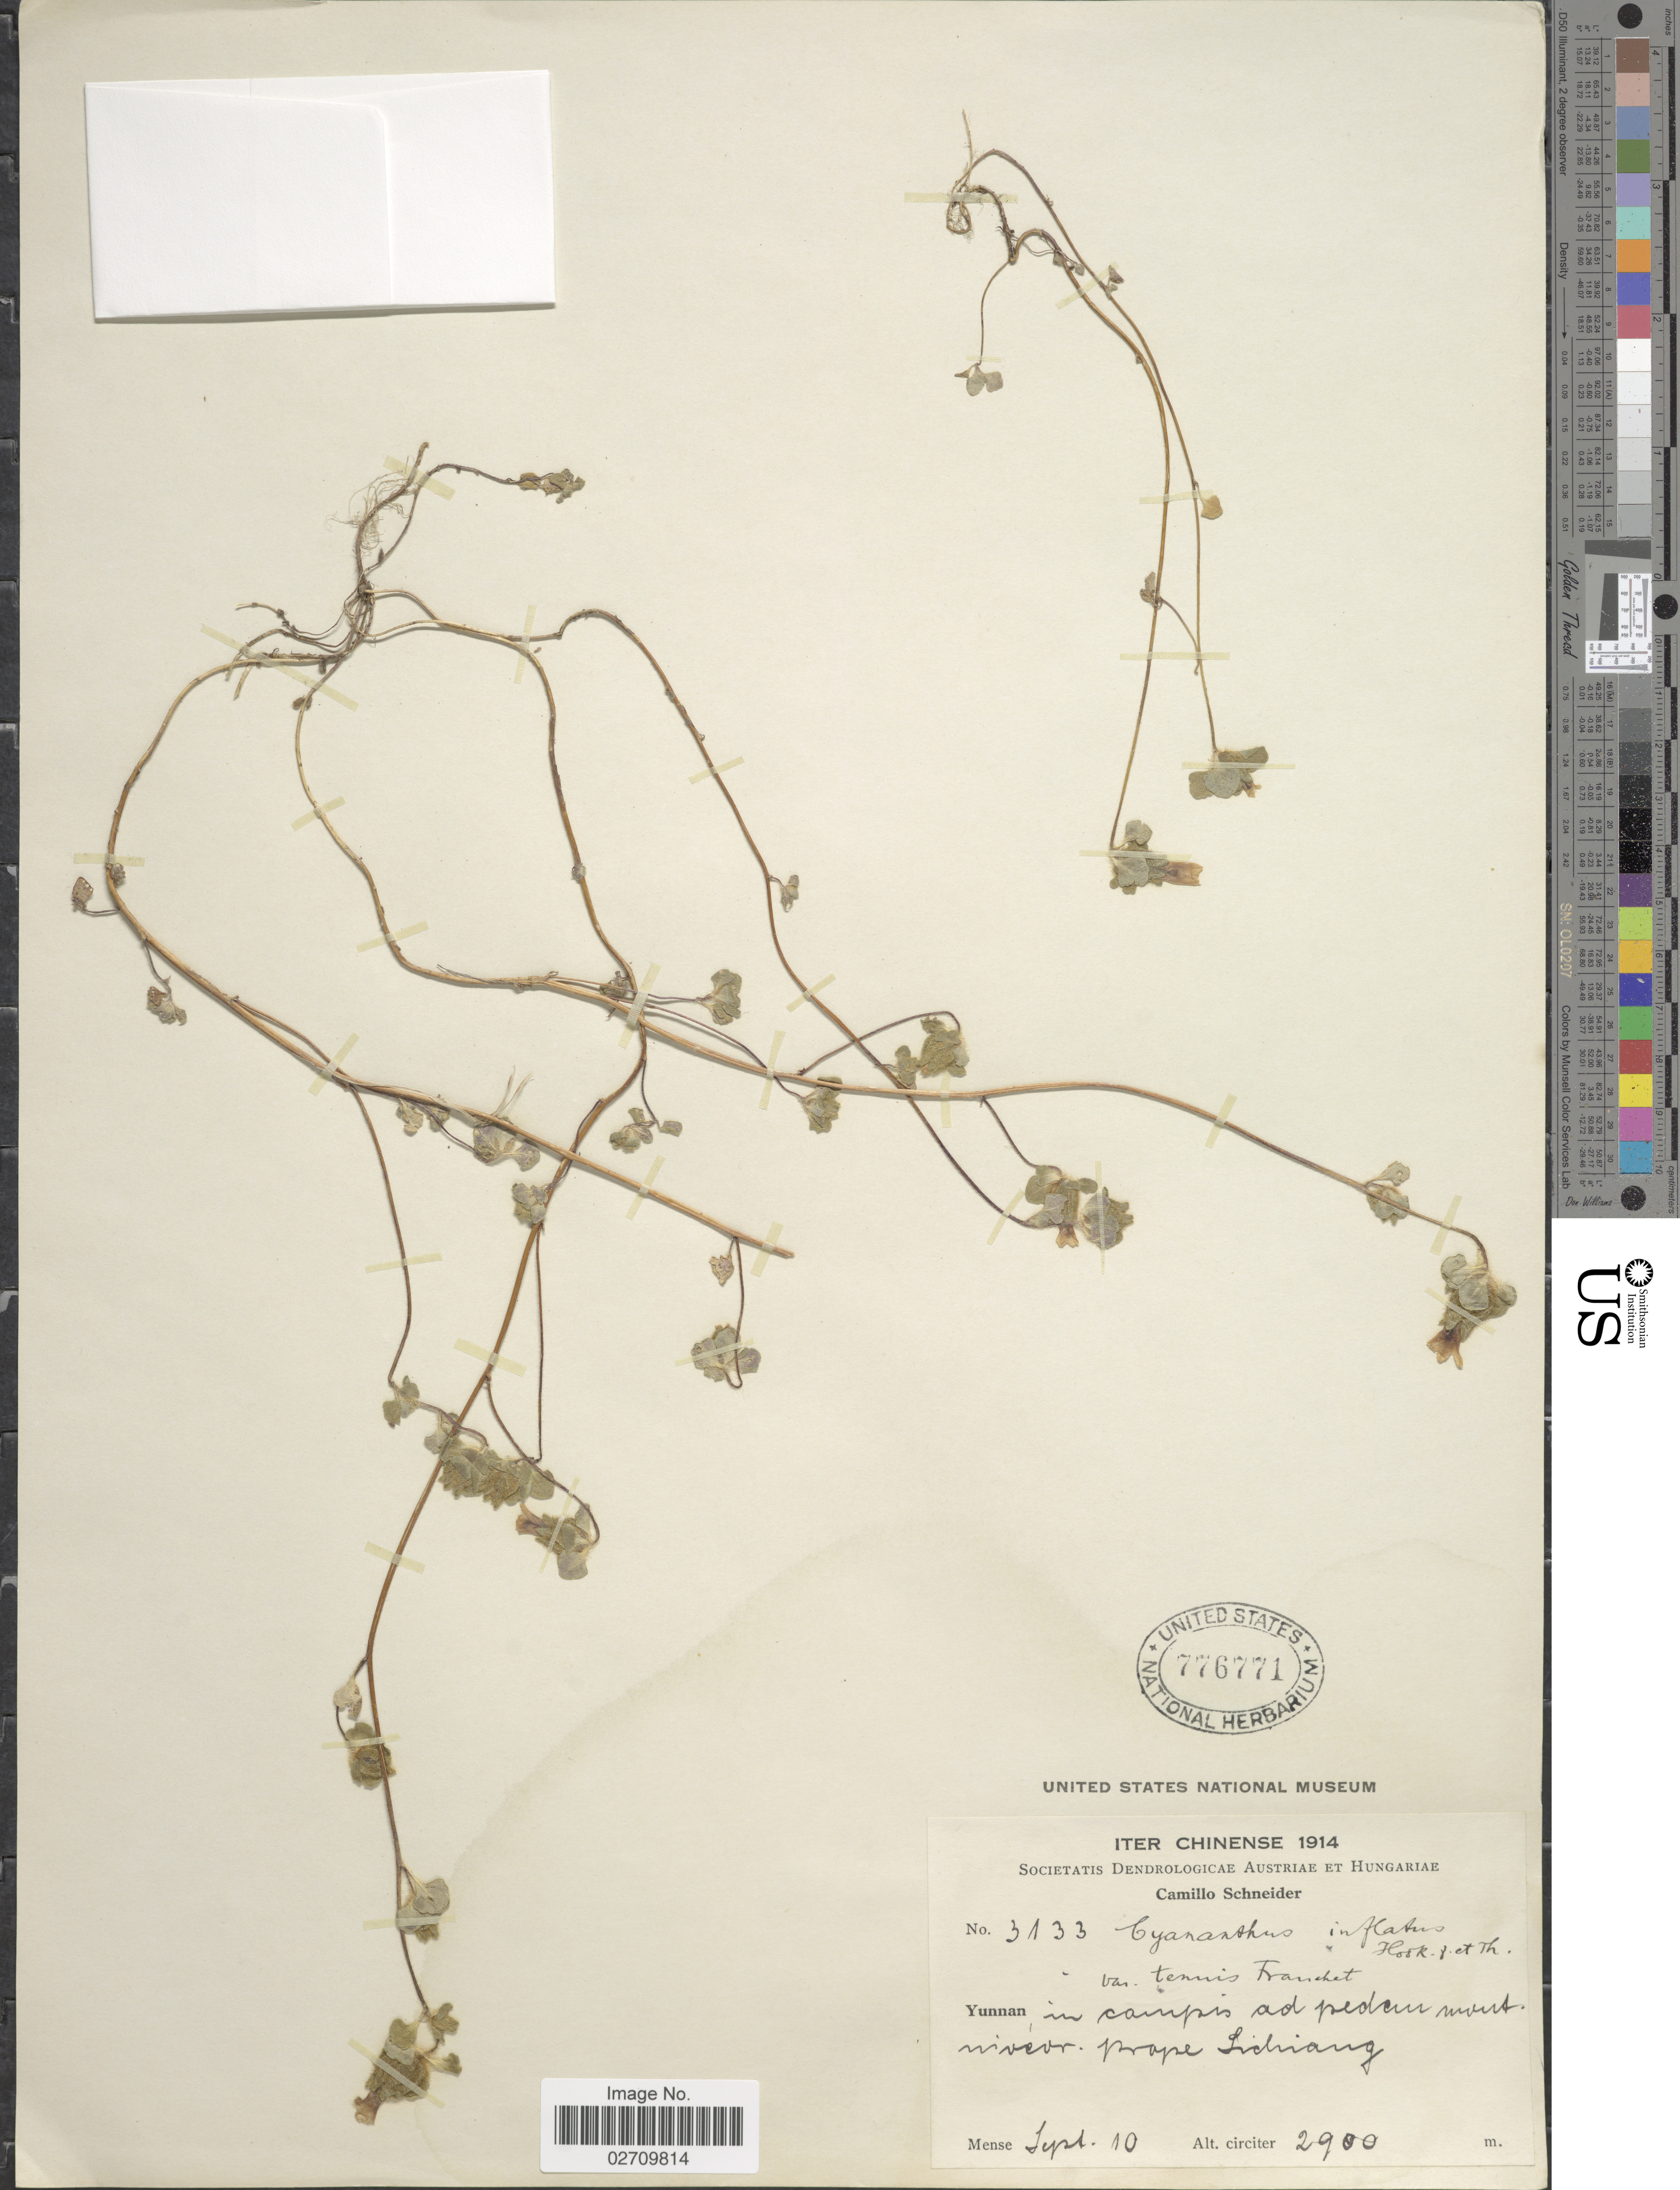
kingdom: Plantae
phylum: Tracheophyta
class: Magnoliopsida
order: Asterales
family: Campanulaceae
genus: Cyananthus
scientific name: Cyananthus inflatus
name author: Hook. f. & Thomson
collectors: C. K. Schneider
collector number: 3133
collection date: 1914-09-10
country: China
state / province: Yunnan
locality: In campis ad pedan mont. nivcar. prope Lichiang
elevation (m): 2900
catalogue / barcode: US 776771